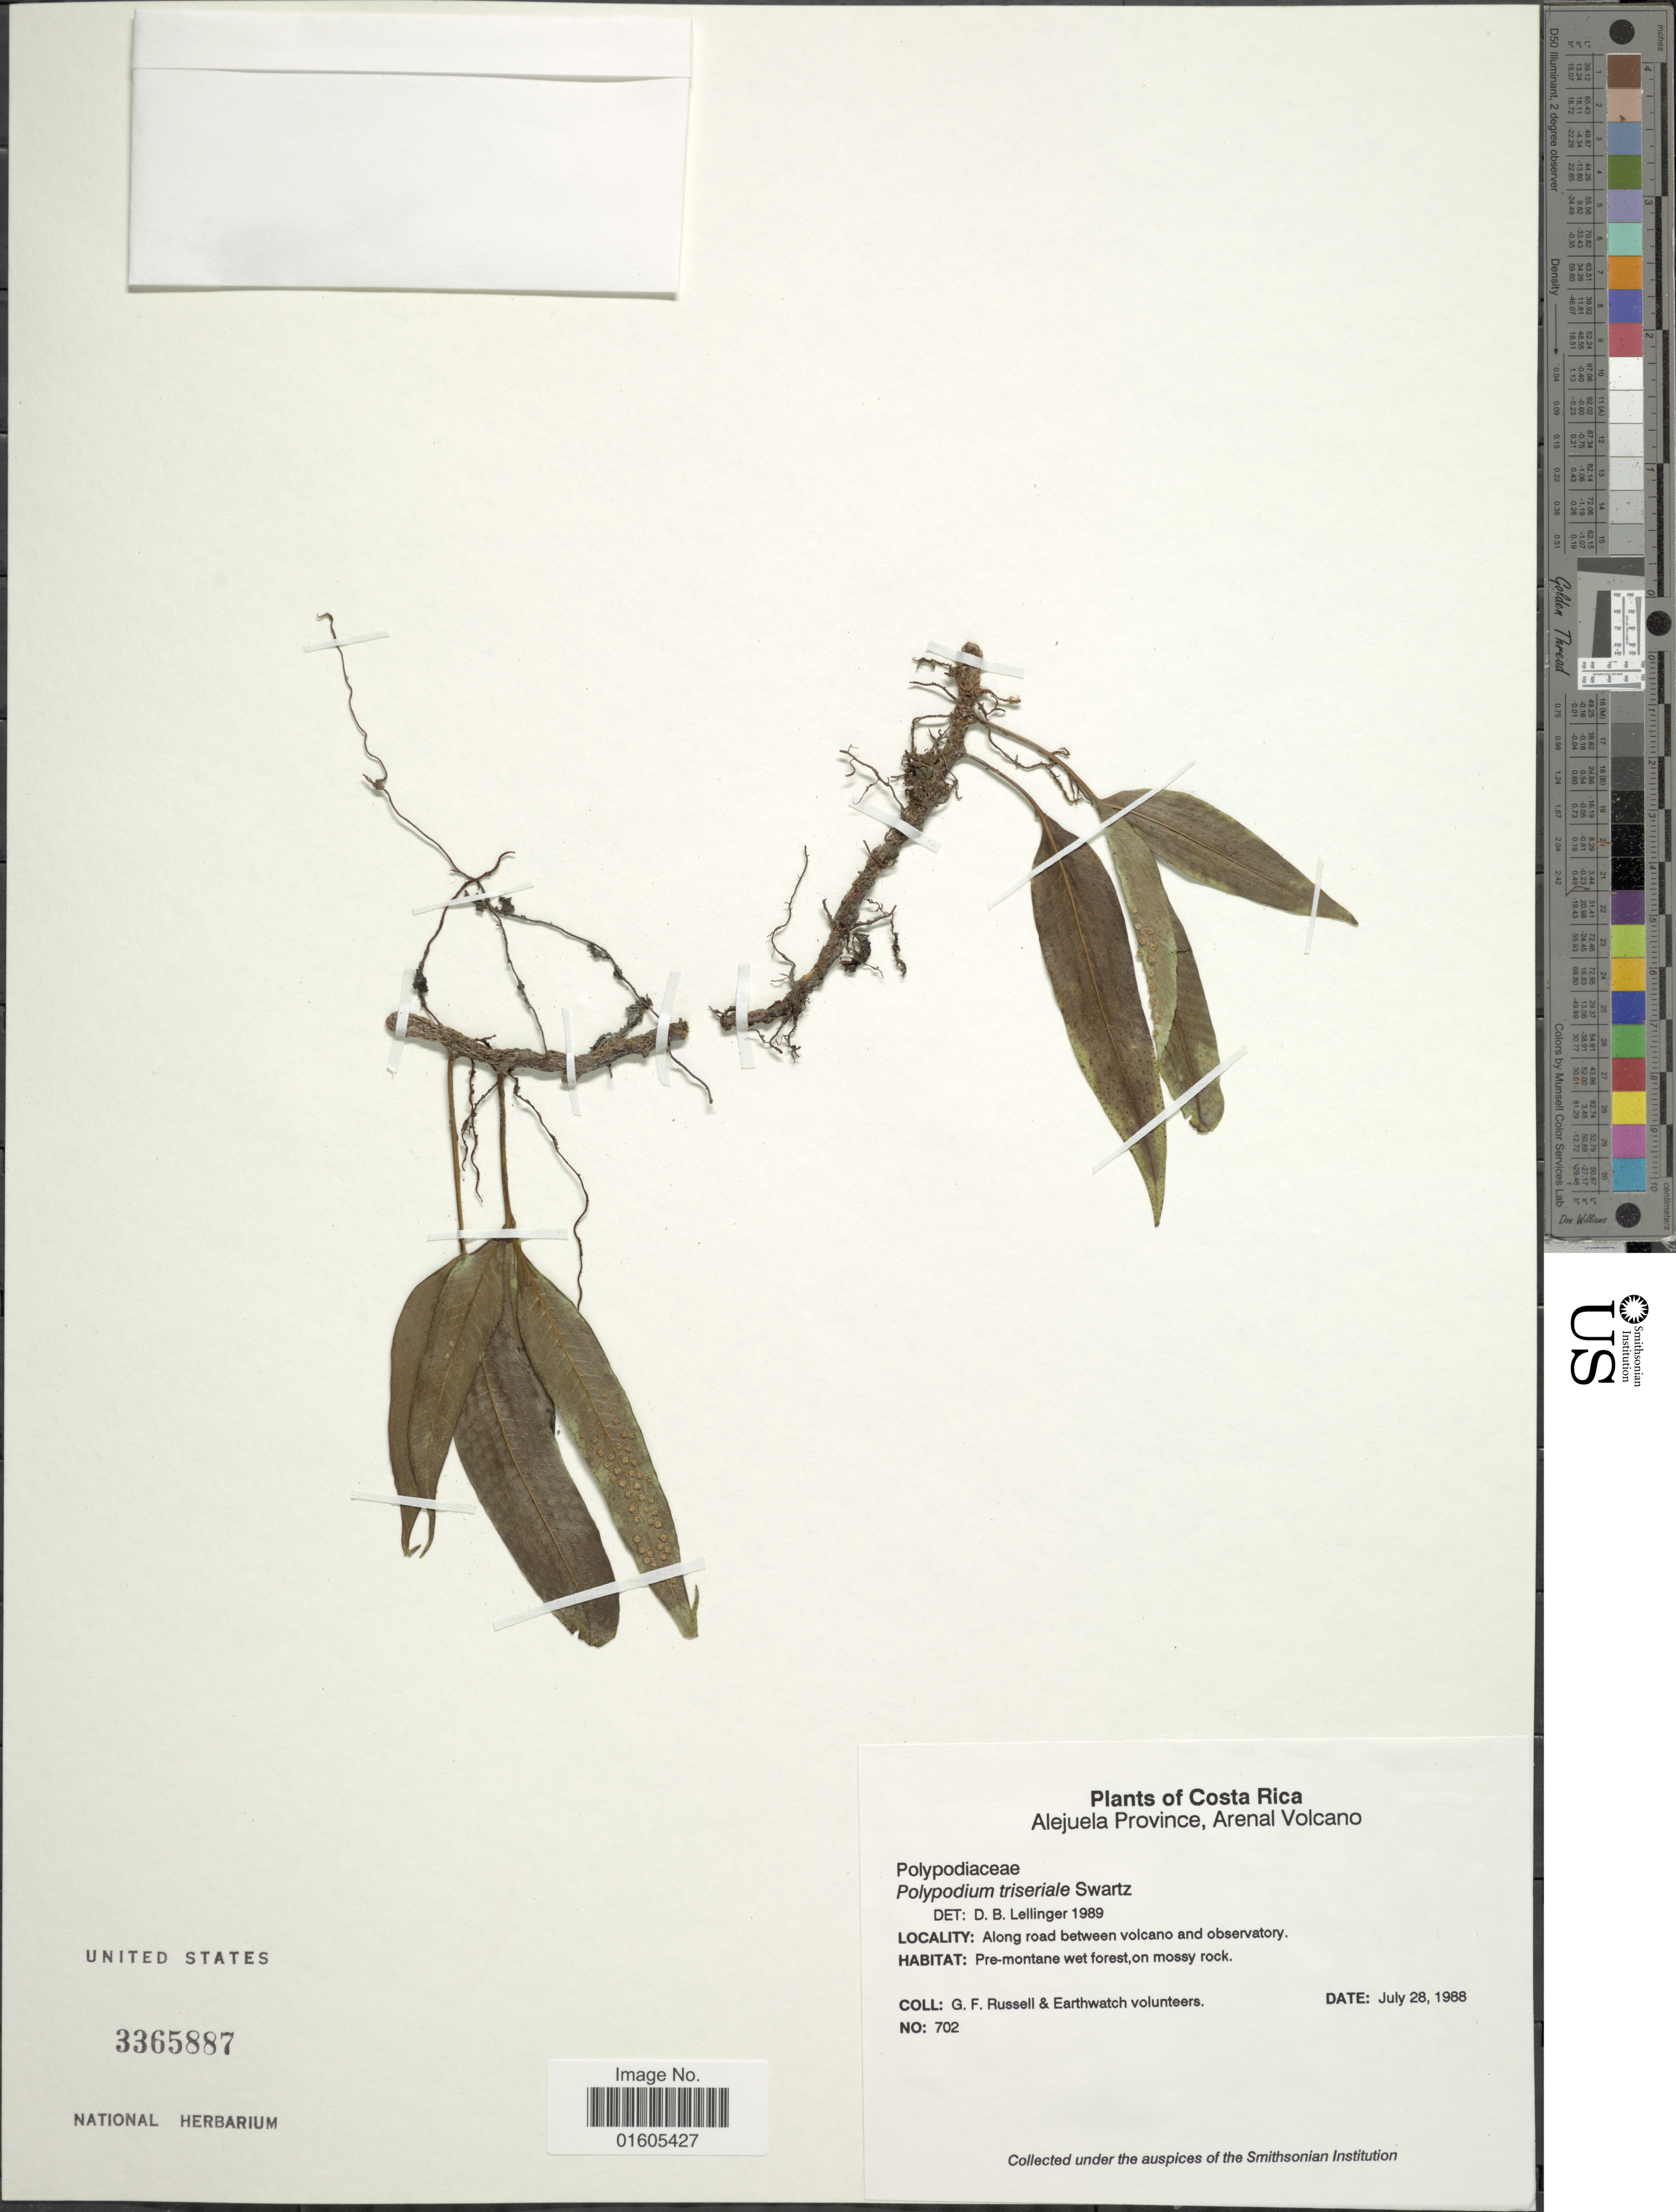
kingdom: Plantae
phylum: Tracheophyta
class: Polypodiopsida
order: Polypodiales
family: Polypodiaceae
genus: Serpocaulon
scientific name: Serpocaulon triseriale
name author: (Sw.) A.R. Sm.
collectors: G. Russell & Earthwatch Volunteers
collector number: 702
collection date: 1988-07-28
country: Costa Rica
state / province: Alajuela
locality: Arenal Volcano, Along road between volcano and observatory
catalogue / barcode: US 3365887